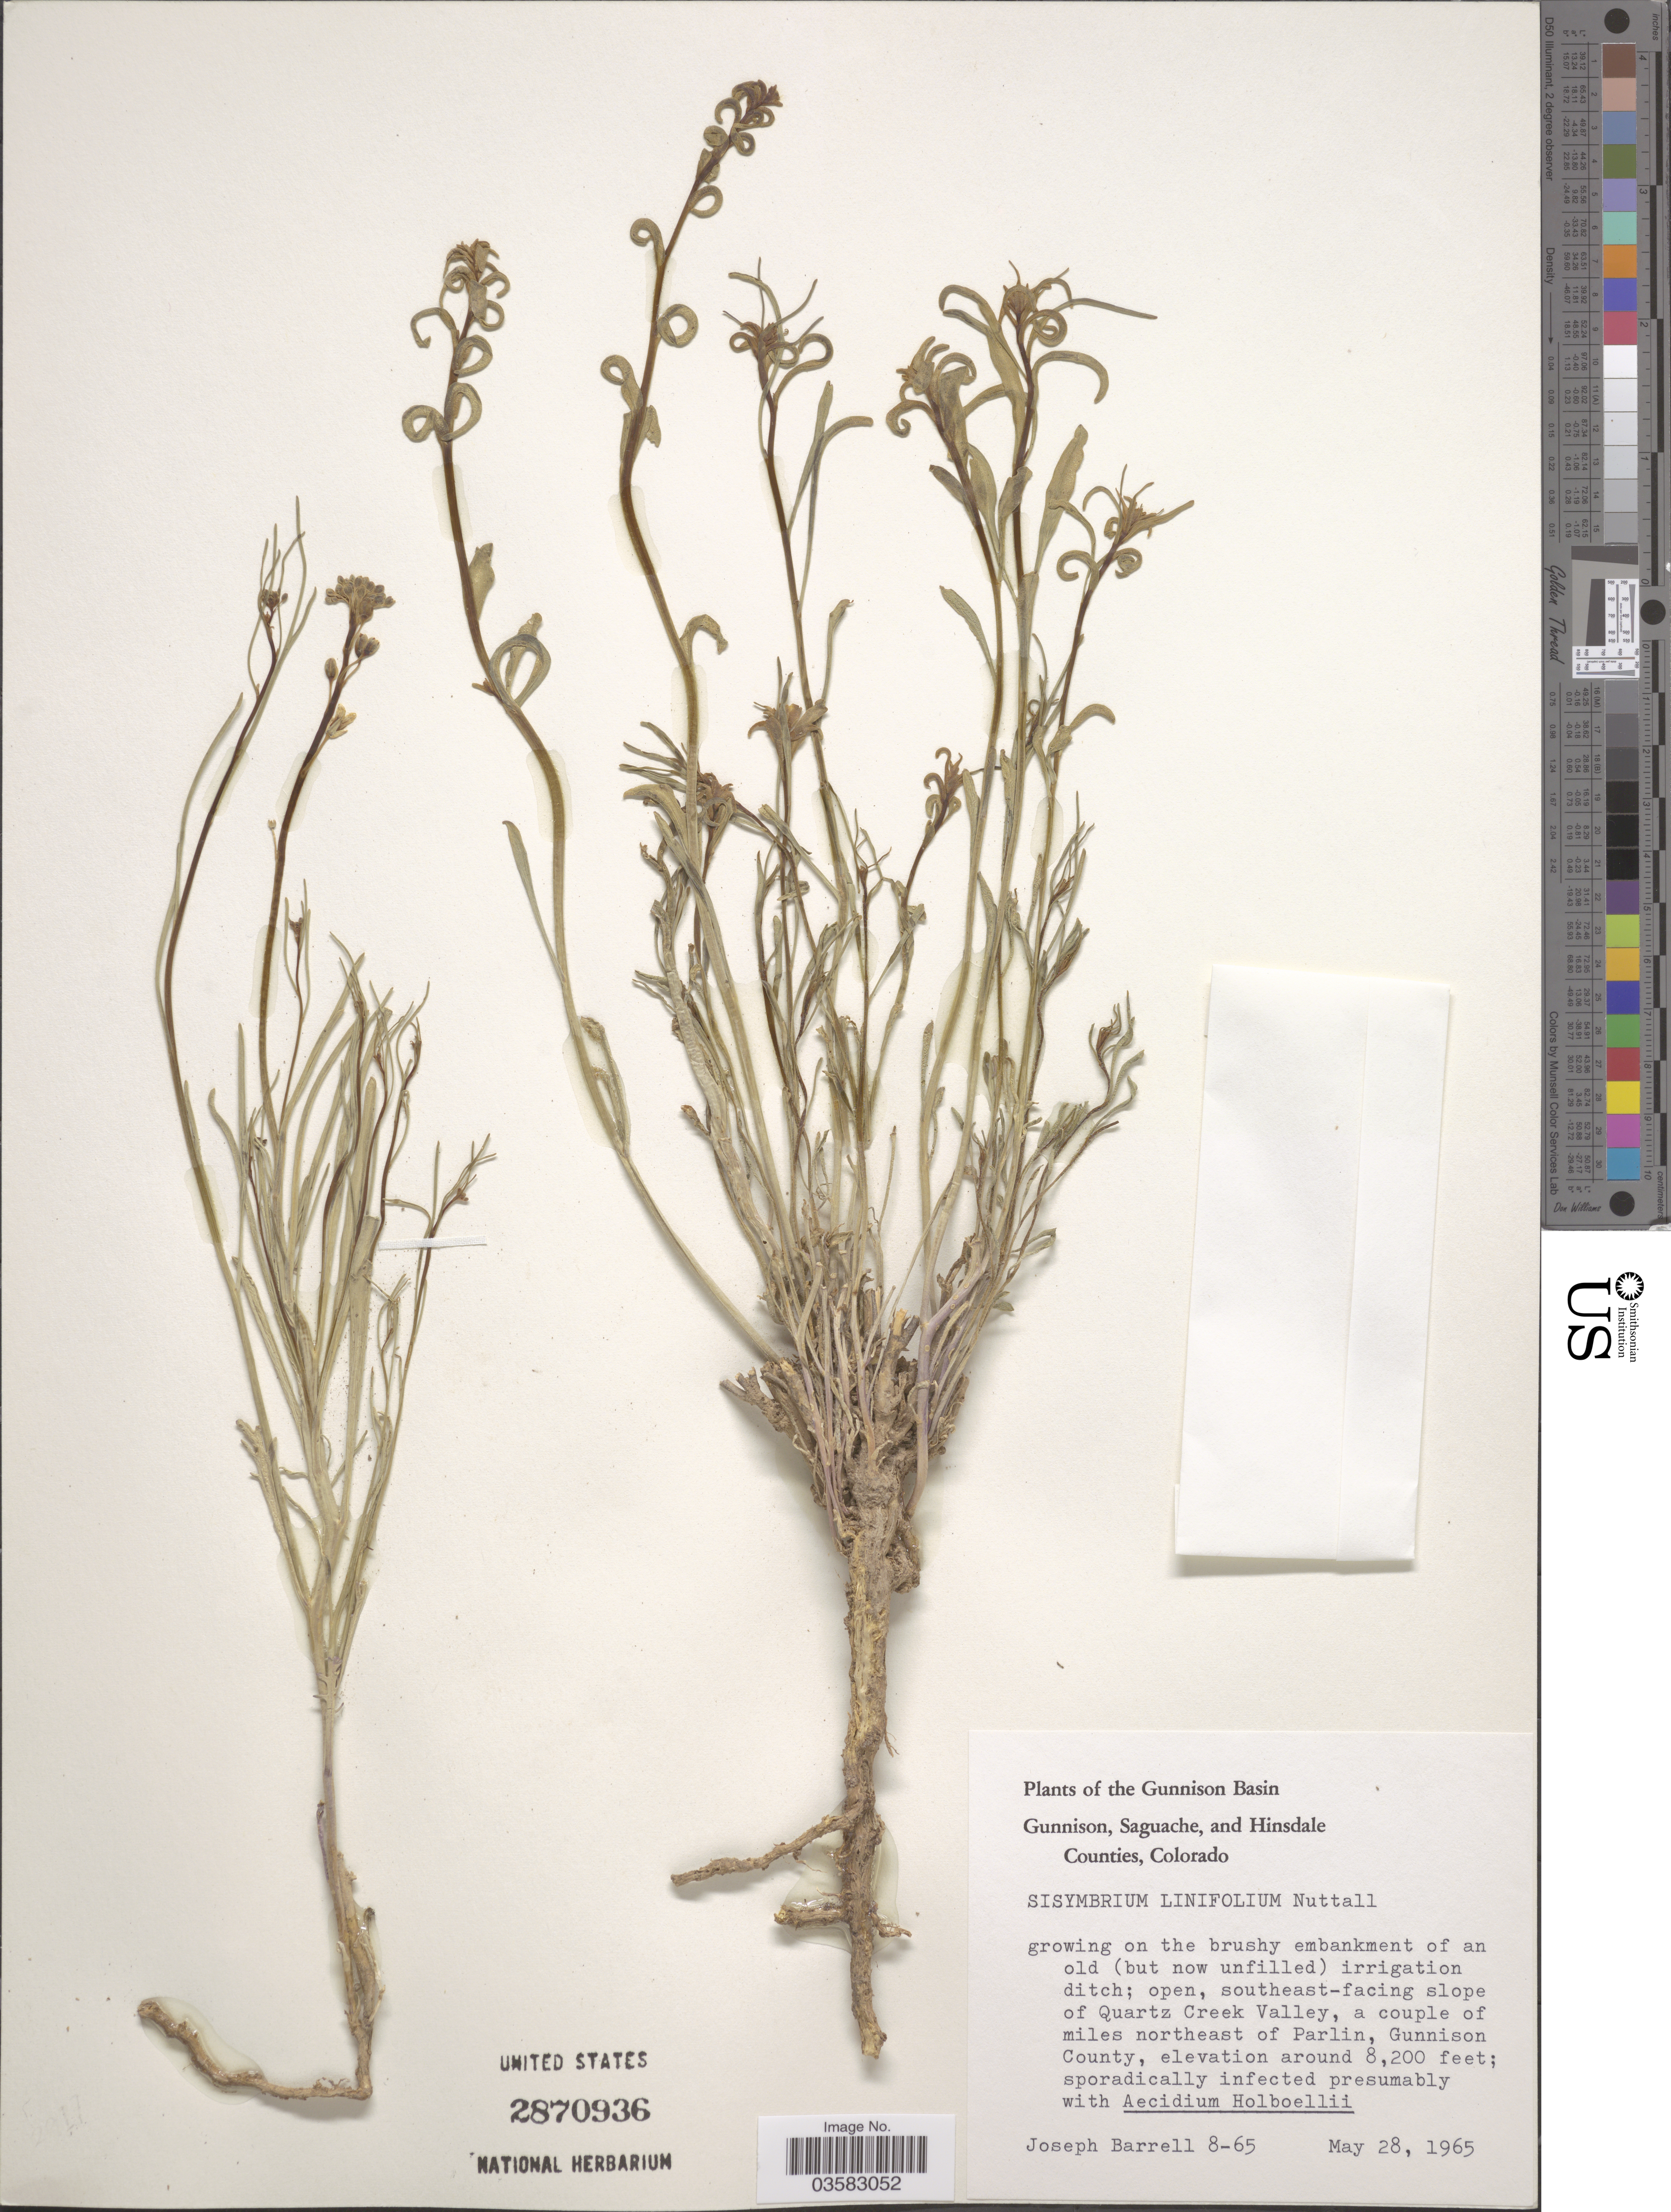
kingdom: Plantae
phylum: Tracheophyta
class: Magnoliopsida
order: Brassicales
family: Brassicaceae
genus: Sisymbrium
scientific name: Sisymbrium linifolium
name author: (Nutt.) Nutt. ex Torr. & A. Gray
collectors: J. Barrell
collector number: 8-65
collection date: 1965-05-28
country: United States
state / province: Colorado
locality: The Gunnison Basin. Southeast-facing slope of Quartz Creek Valley, a couple of miles northeast of Parlin, Gunnison County.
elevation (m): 2499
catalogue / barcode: US 2870936